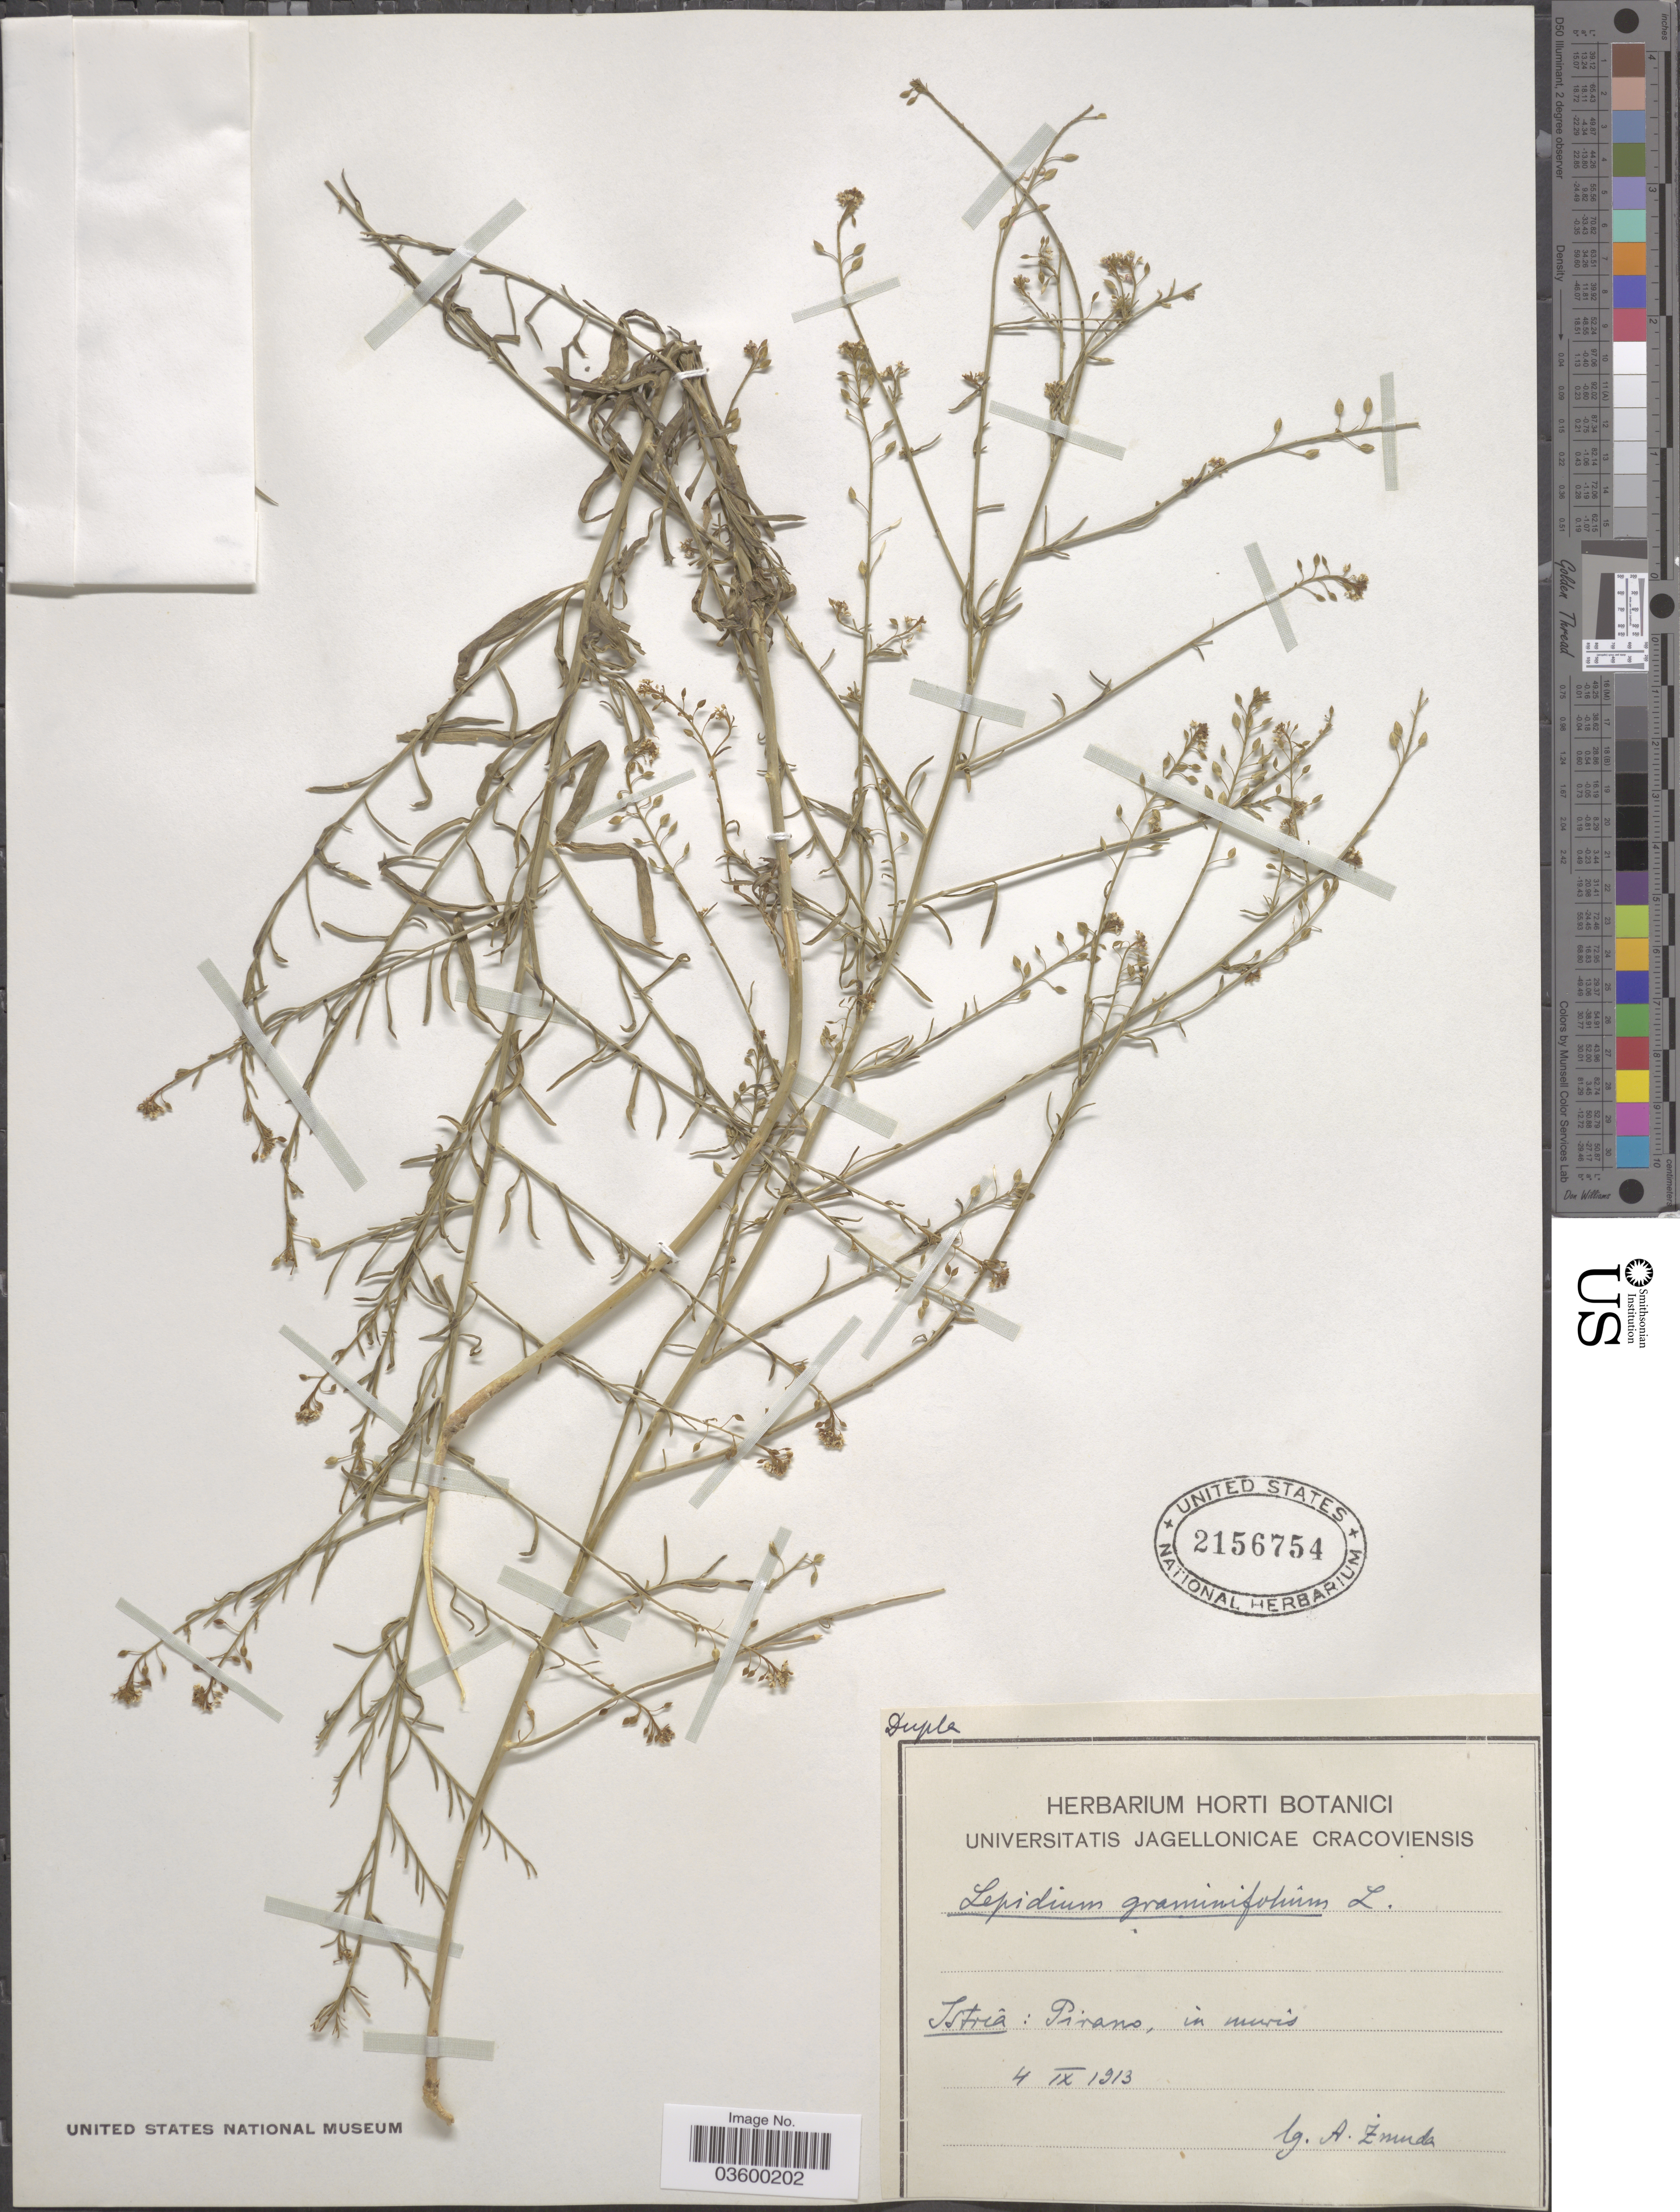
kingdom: Plantae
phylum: Tracheophyta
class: Magnoliopsida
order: Brassicales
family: Brassicaceae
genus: Lepidium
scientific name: Lepidium graminifolium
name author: L.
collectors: A. Zmuda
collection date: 1913-09-04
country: Croatia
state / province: Istria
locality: Pirano.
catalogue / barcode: US 2156754